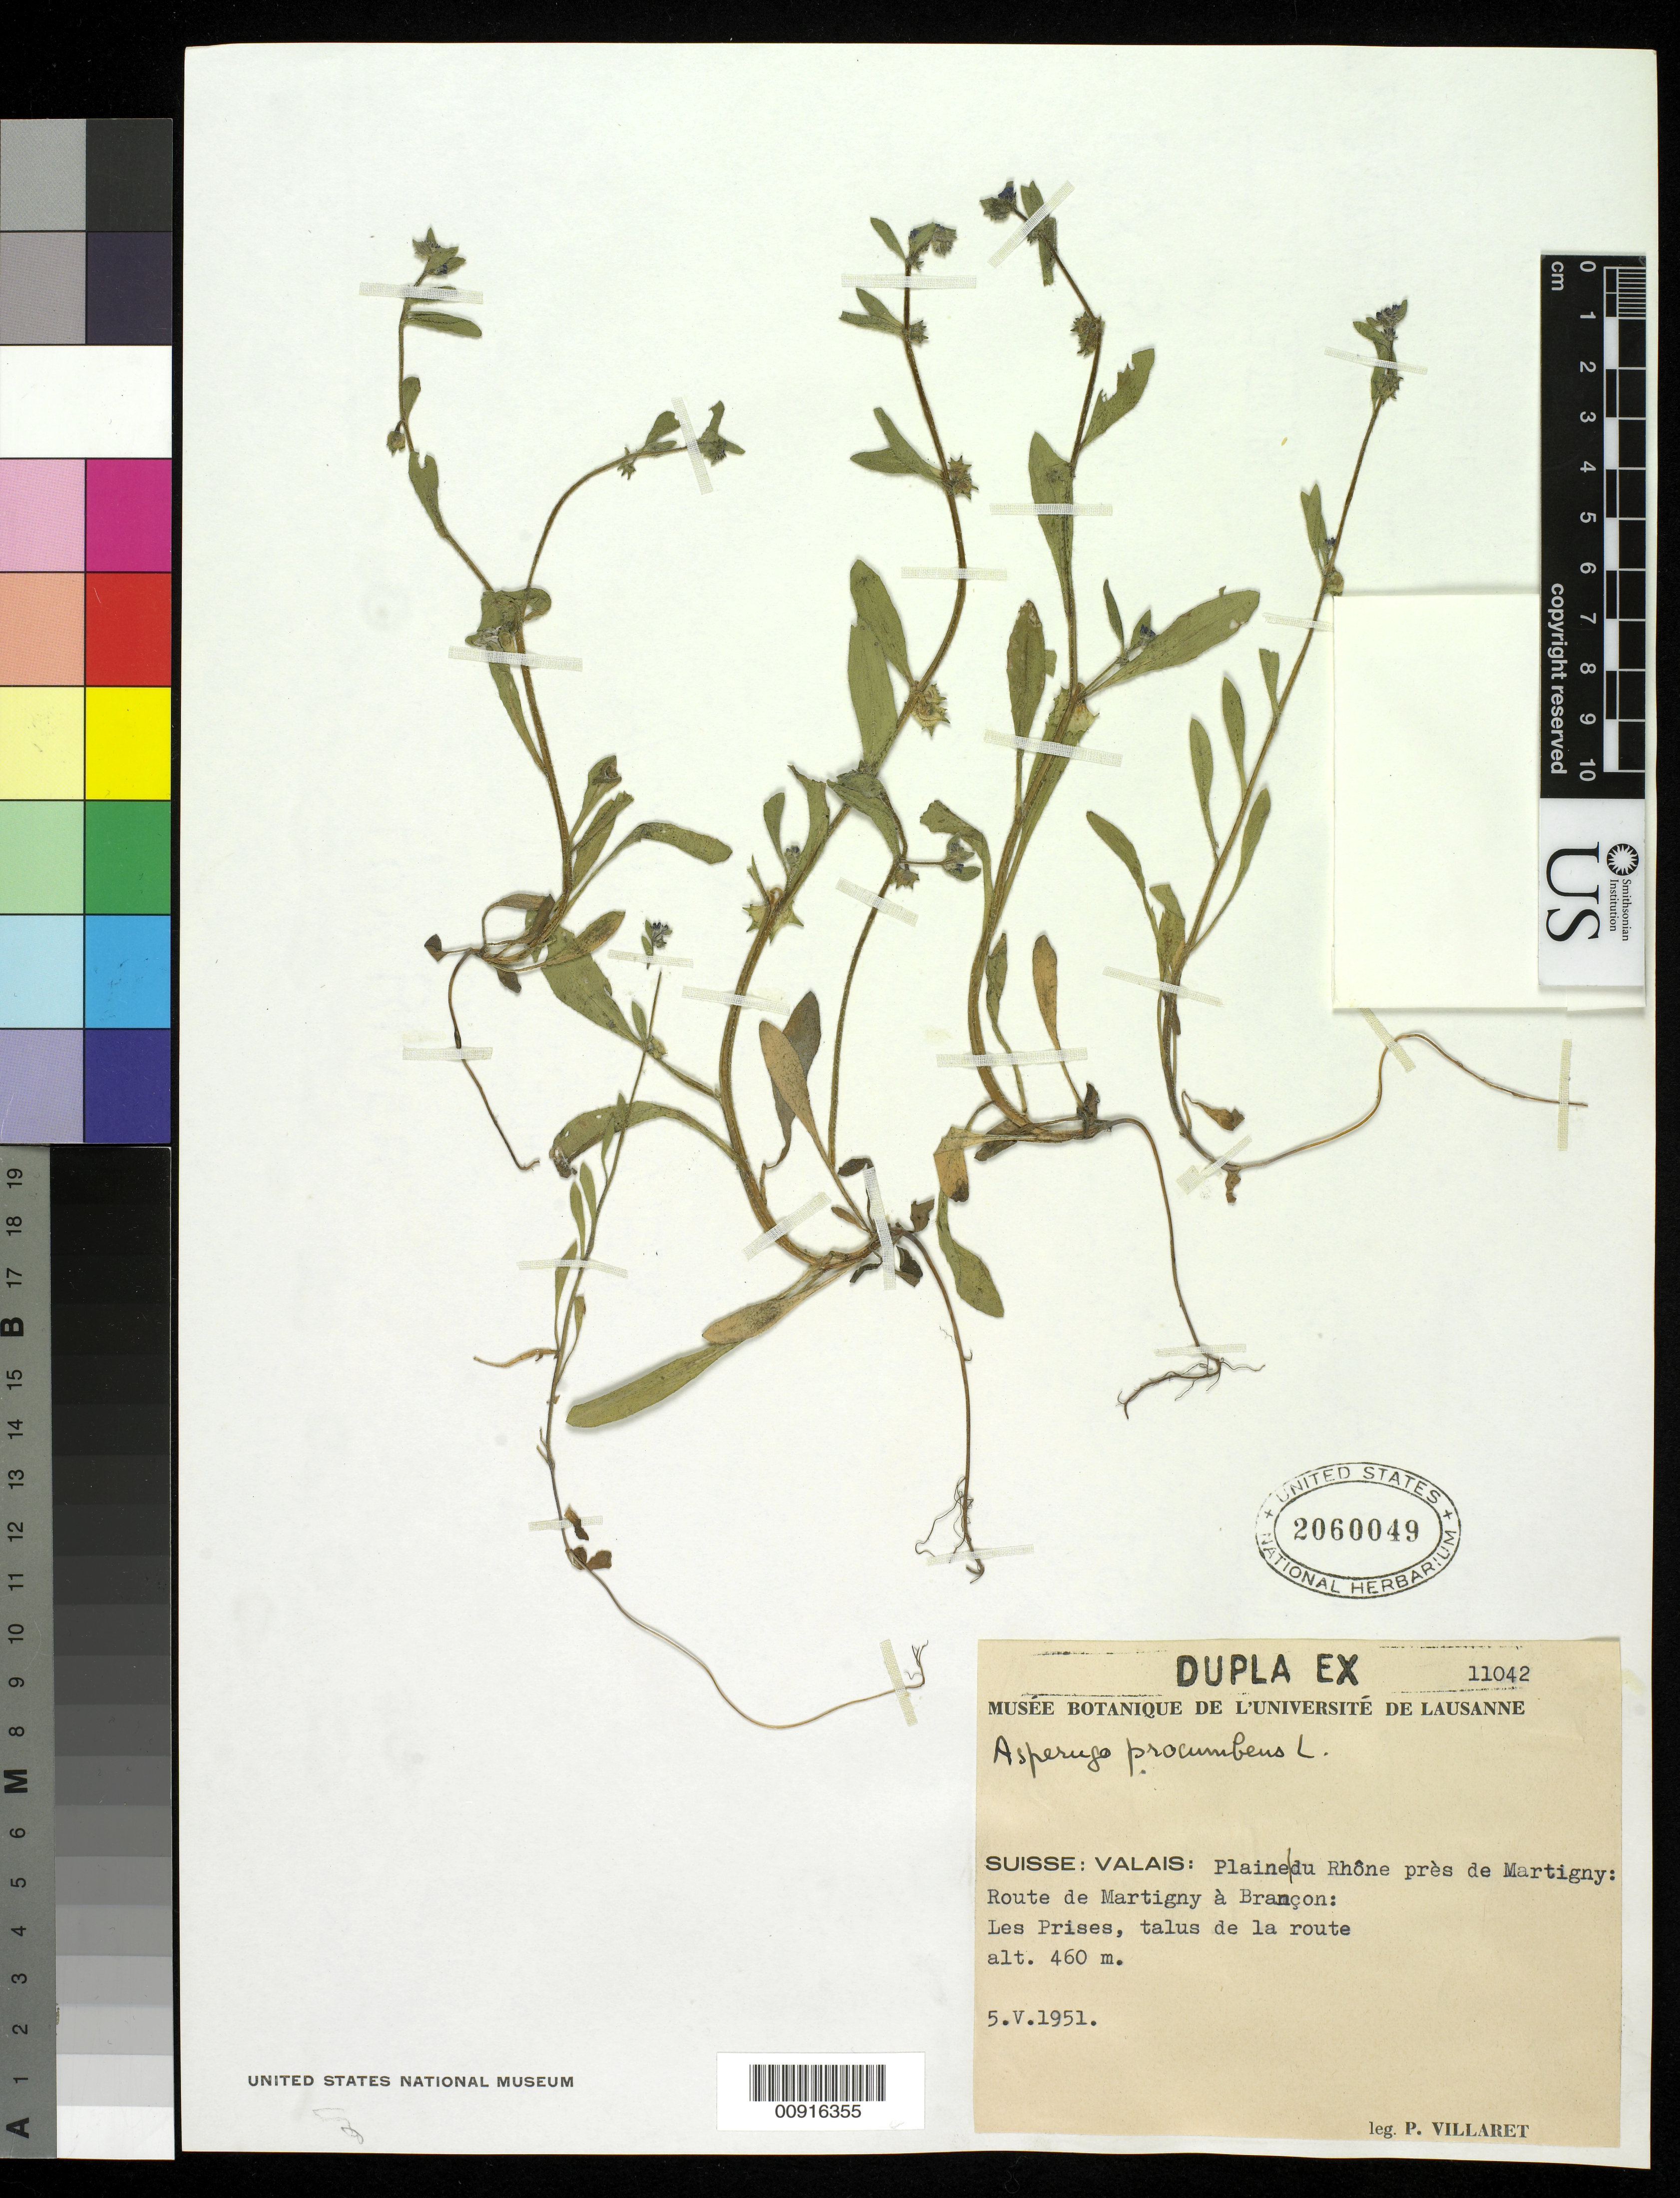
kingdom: Plantae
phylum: Tracheophyta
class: Magnoliopsida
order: Boraginales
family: Boraginaceae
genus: Asperugo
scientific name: Asperugo procumbens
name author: L.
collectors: P. Villaret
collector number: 11042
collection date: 1951-05-05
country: Switzerland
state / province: Valais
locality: Plaine du Rhone pres de Martigny: Les Prises, talus de la route atl 460 m.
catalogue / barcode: US 2060049